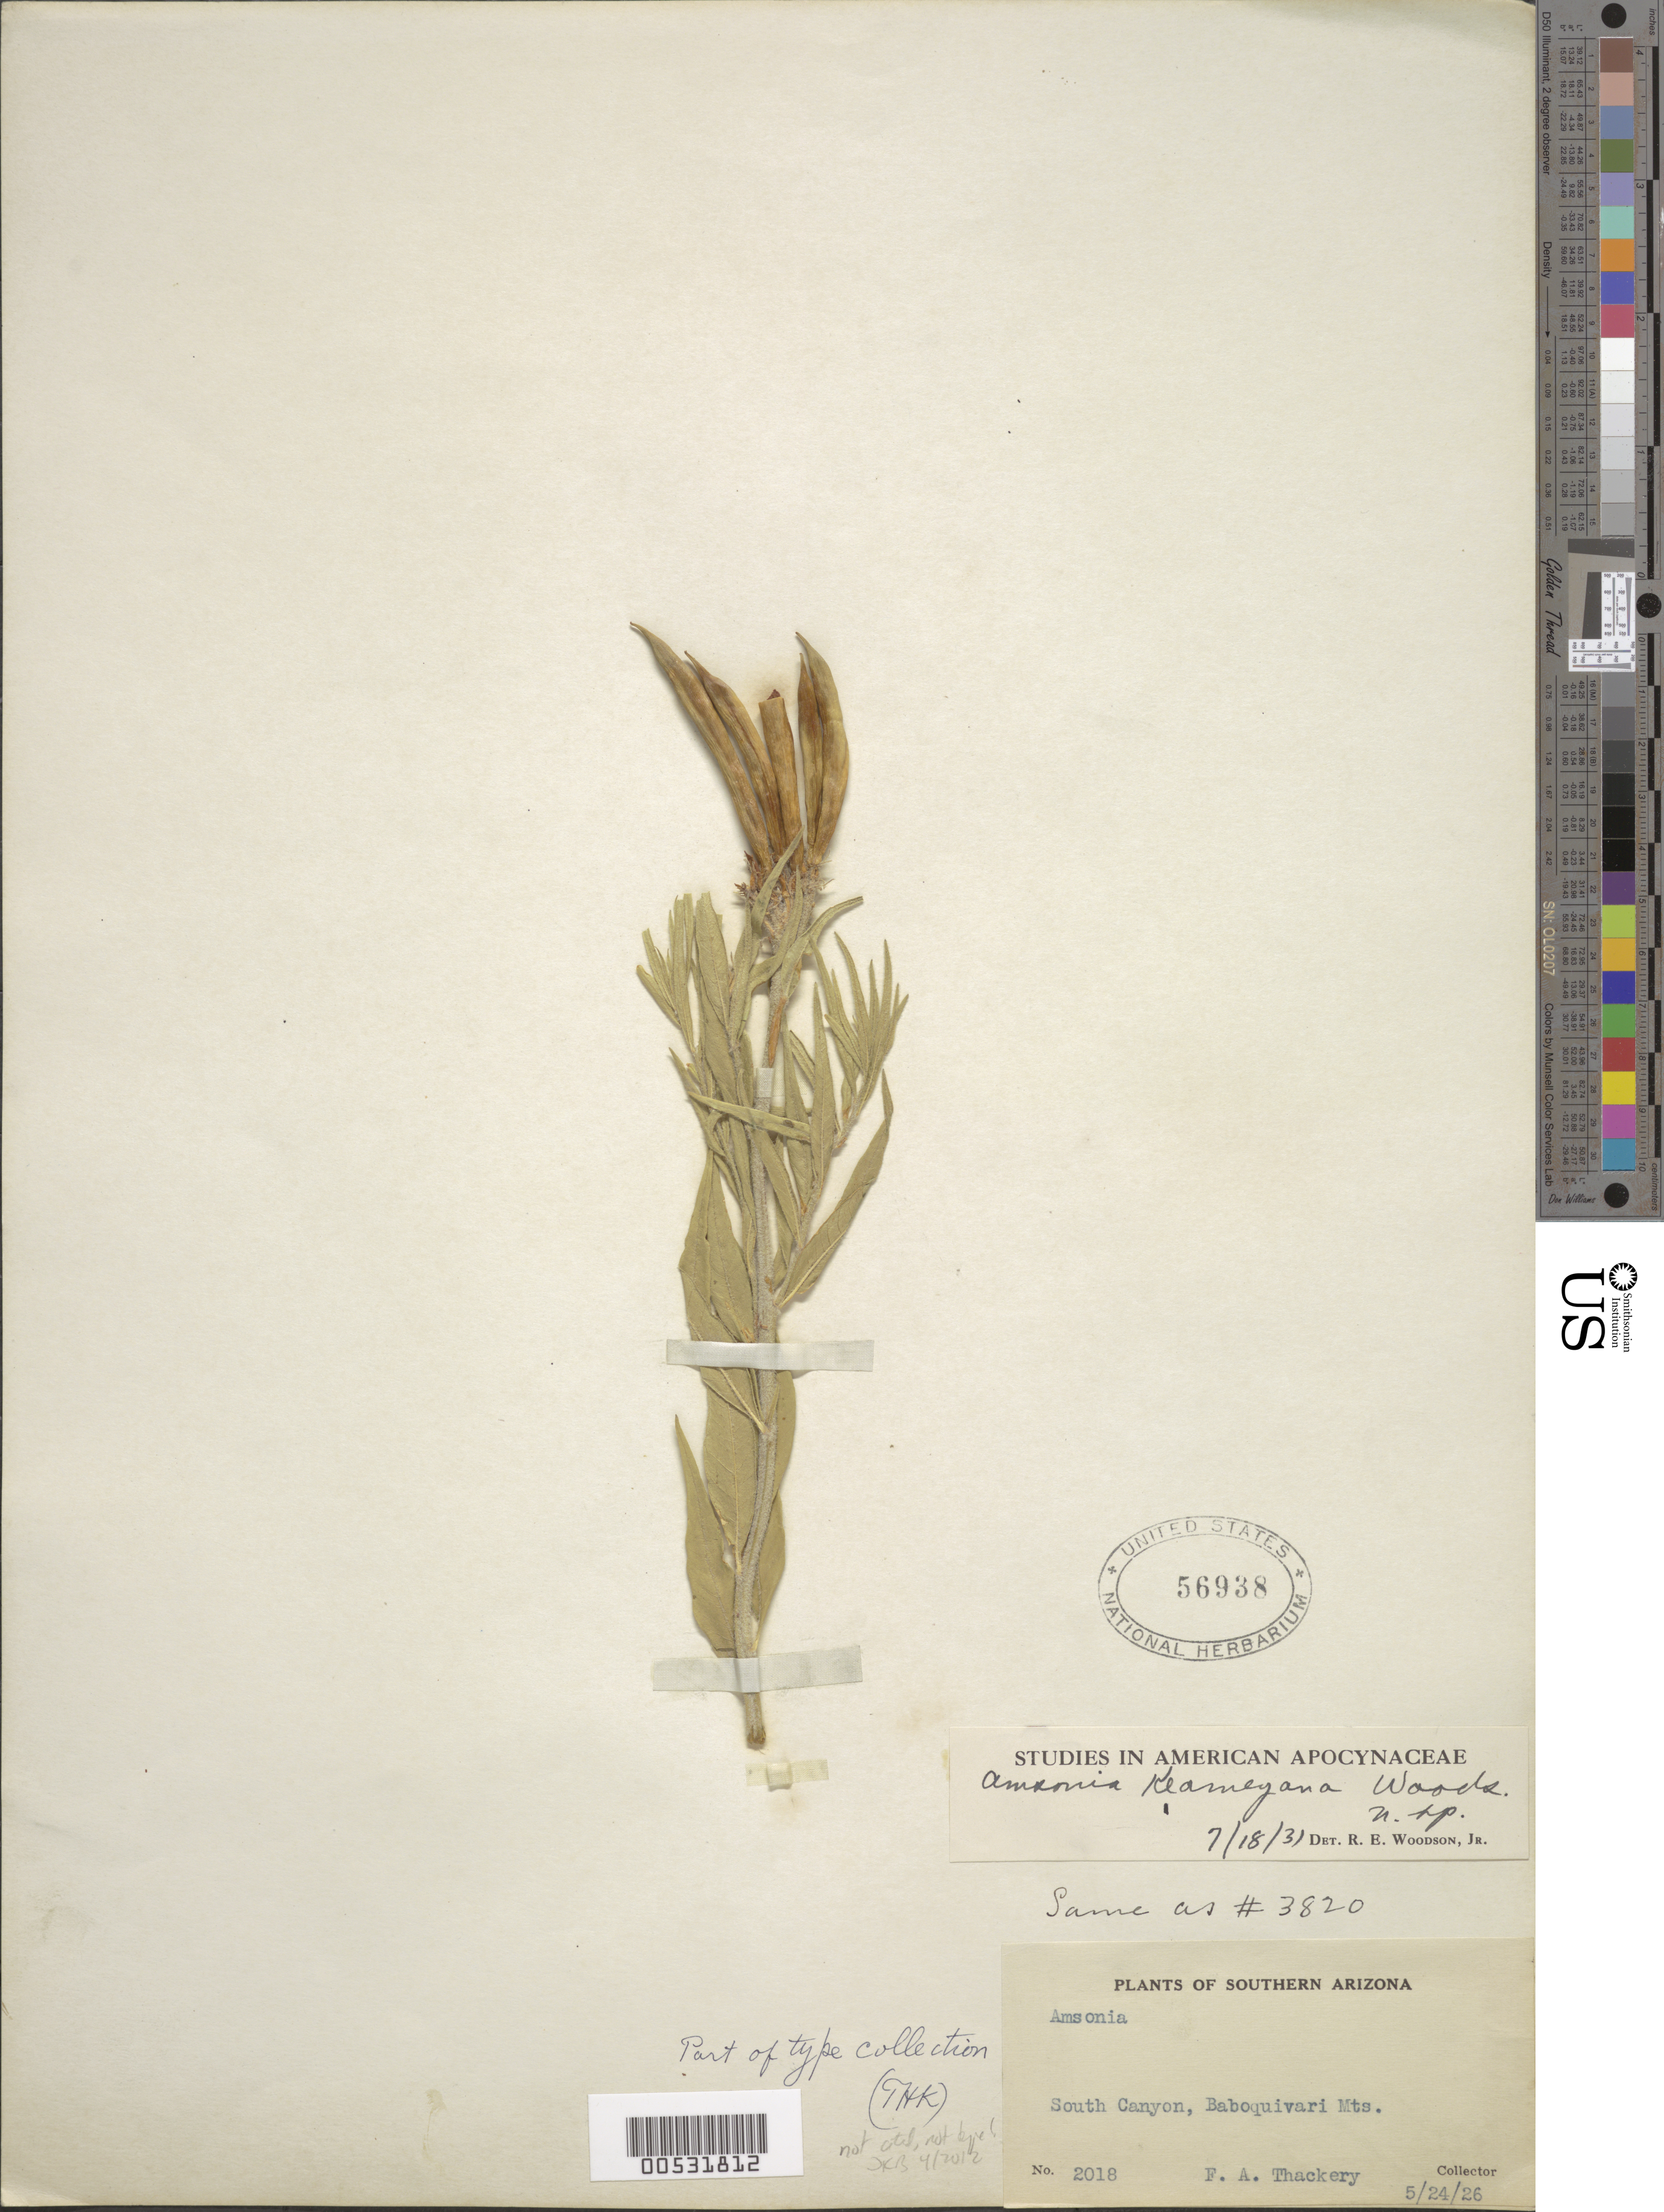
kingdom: Plantae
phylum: Tracheophyta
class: Magnoliopsida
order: Gentianales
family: Apocynaceae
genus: Amsonia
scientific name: Amsonia kearneyana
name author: Woodson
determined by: Woodson, R. E., Jr.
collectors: F. Thackery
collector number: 2018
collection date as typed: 24 May 1926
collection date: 1926-05-24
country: United States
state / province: Arizona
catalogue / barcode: US 56938